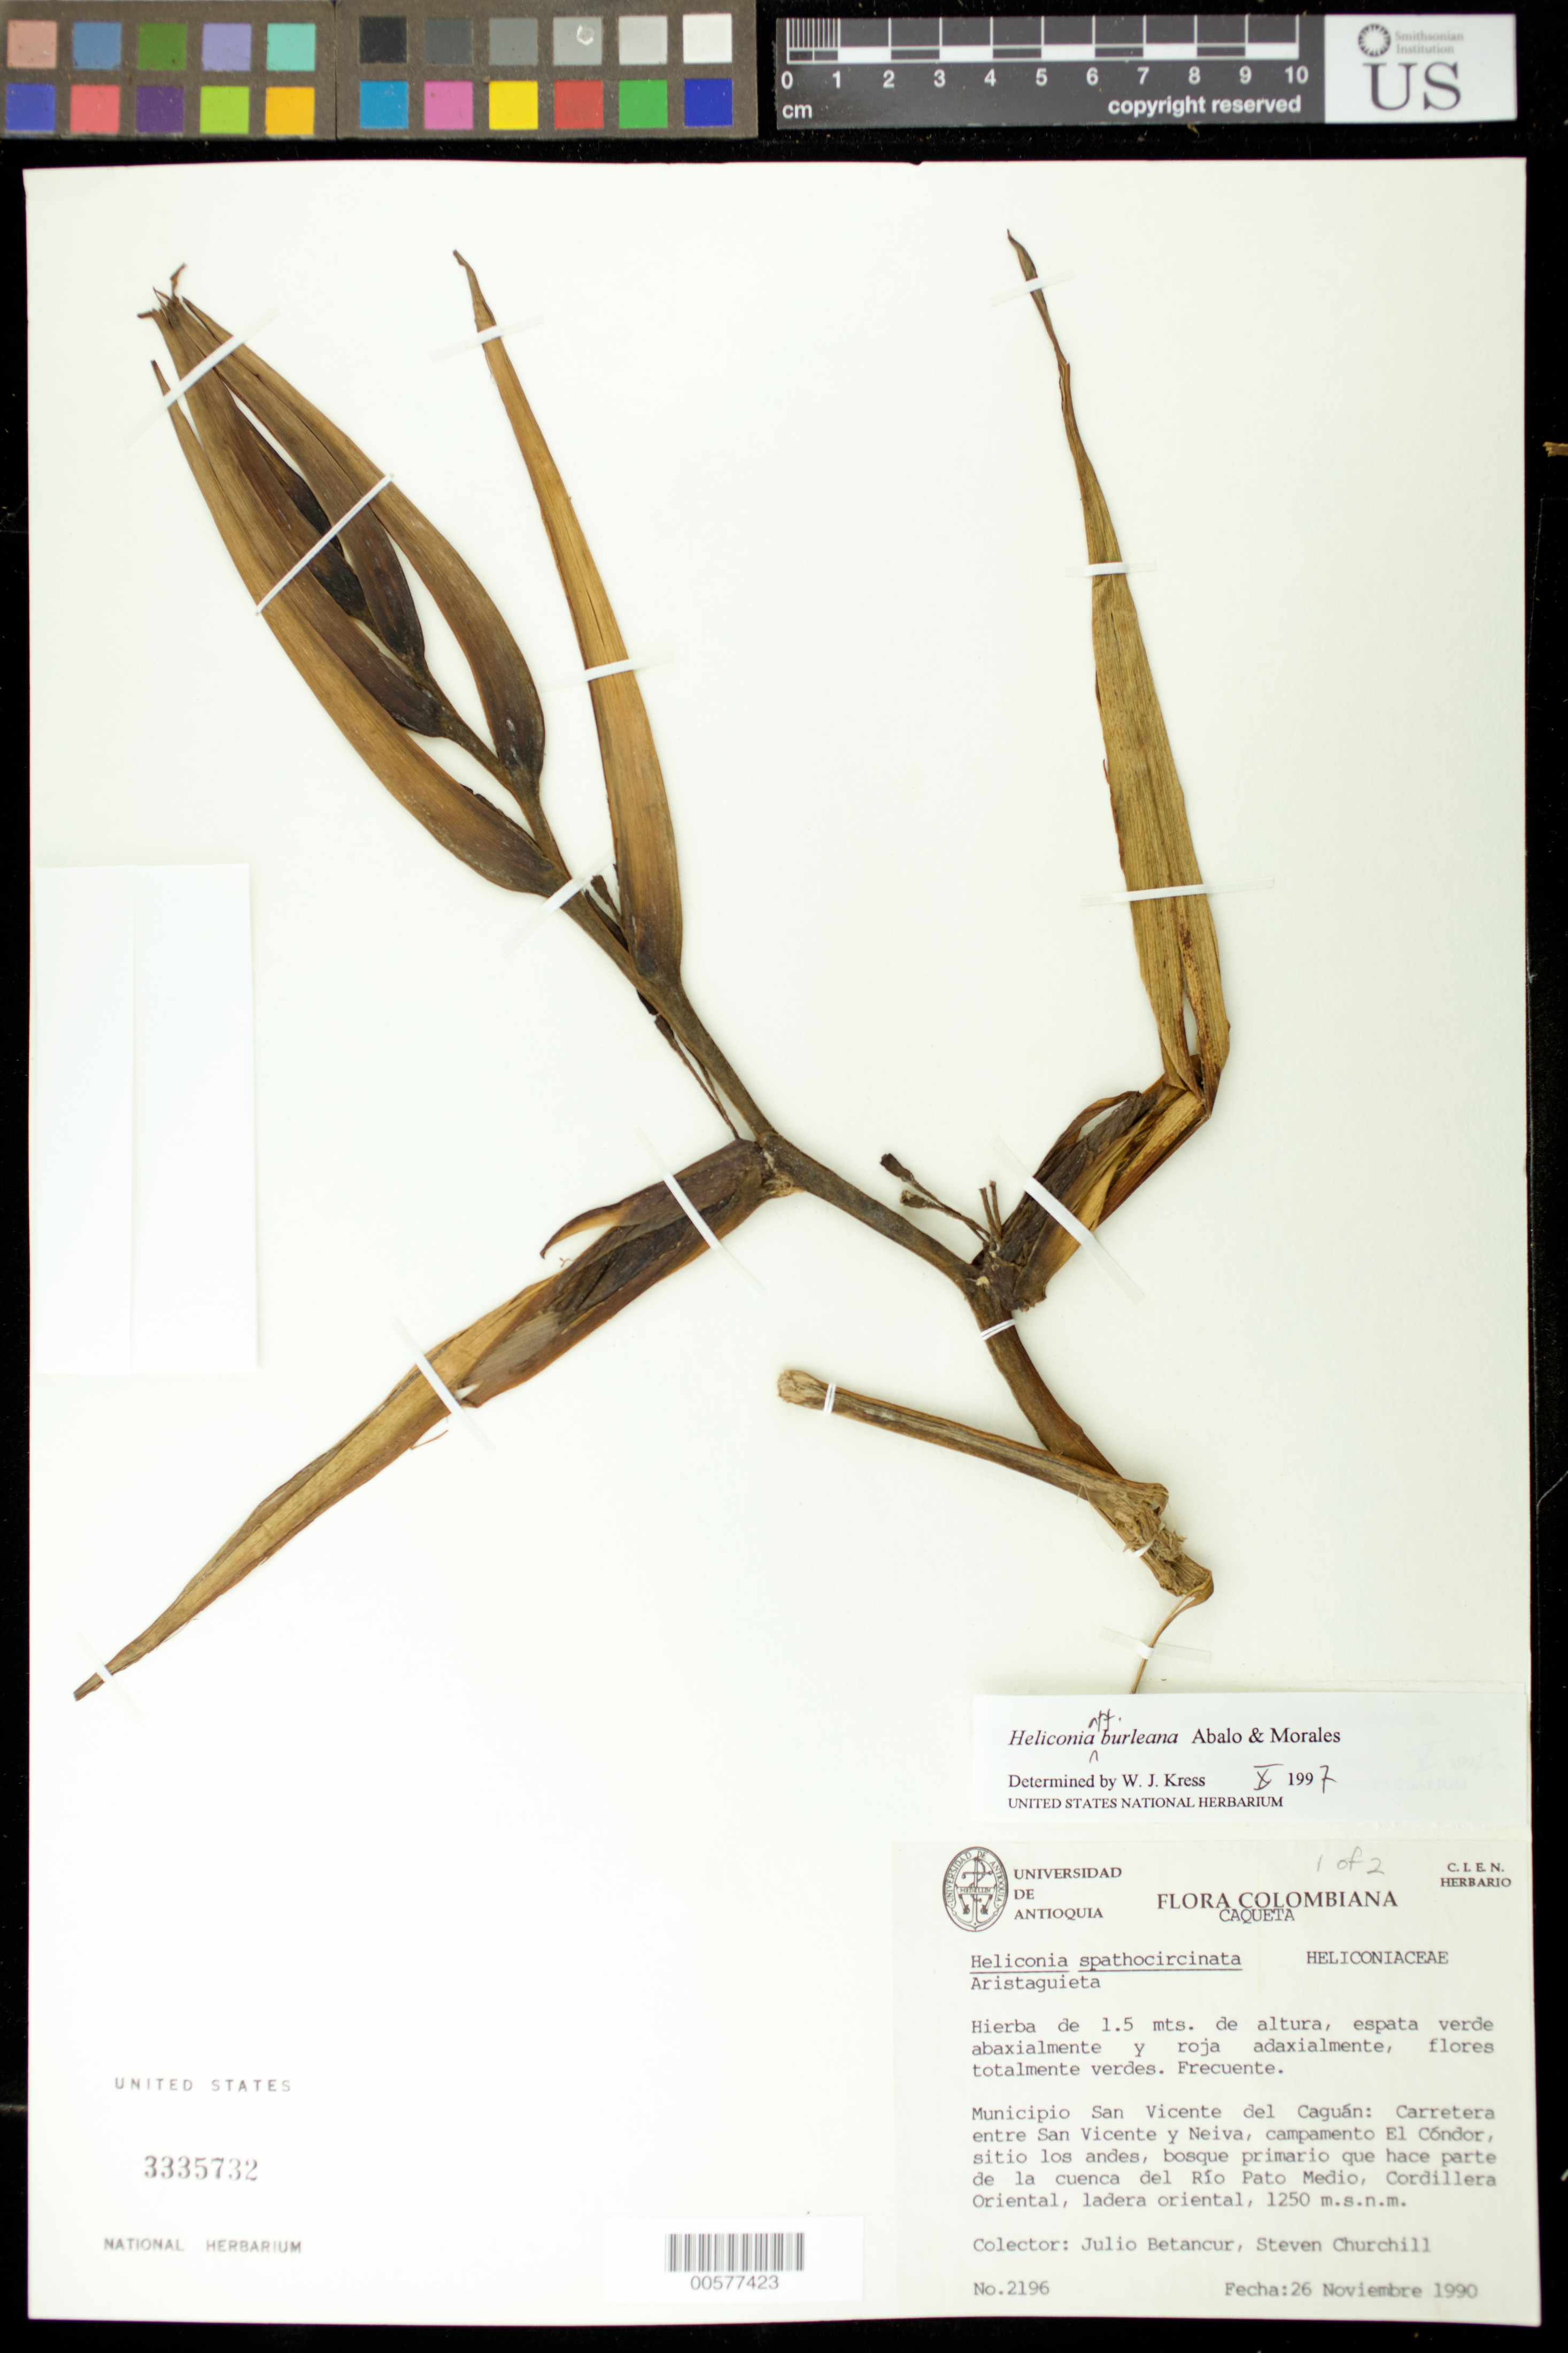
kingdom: Plantae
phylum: Tracheophyta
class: Liliopsida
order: Zingiberales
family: Heliconiaceae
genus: Heliconia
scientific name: Heliconia burleana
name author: Abalo & G. Morales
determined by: Kress, W. J., (US), Smithsonian Institution - National Museum of Natural History (UNITED STATES)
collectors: J. C. Betancur & S. P. Churchill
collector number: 2196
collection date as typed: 26 Nov 1990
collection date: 1990-11-26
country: Colombia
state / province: Caquetá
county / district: San Vicente del Caguan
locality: Road between San Vicente and Neiva, El Condor camp site in the Andes, in forest that separates the Rio Pato Medio valley from the Cordillera Oriental, eastern slope.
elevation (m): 120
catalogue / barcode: US 3335732